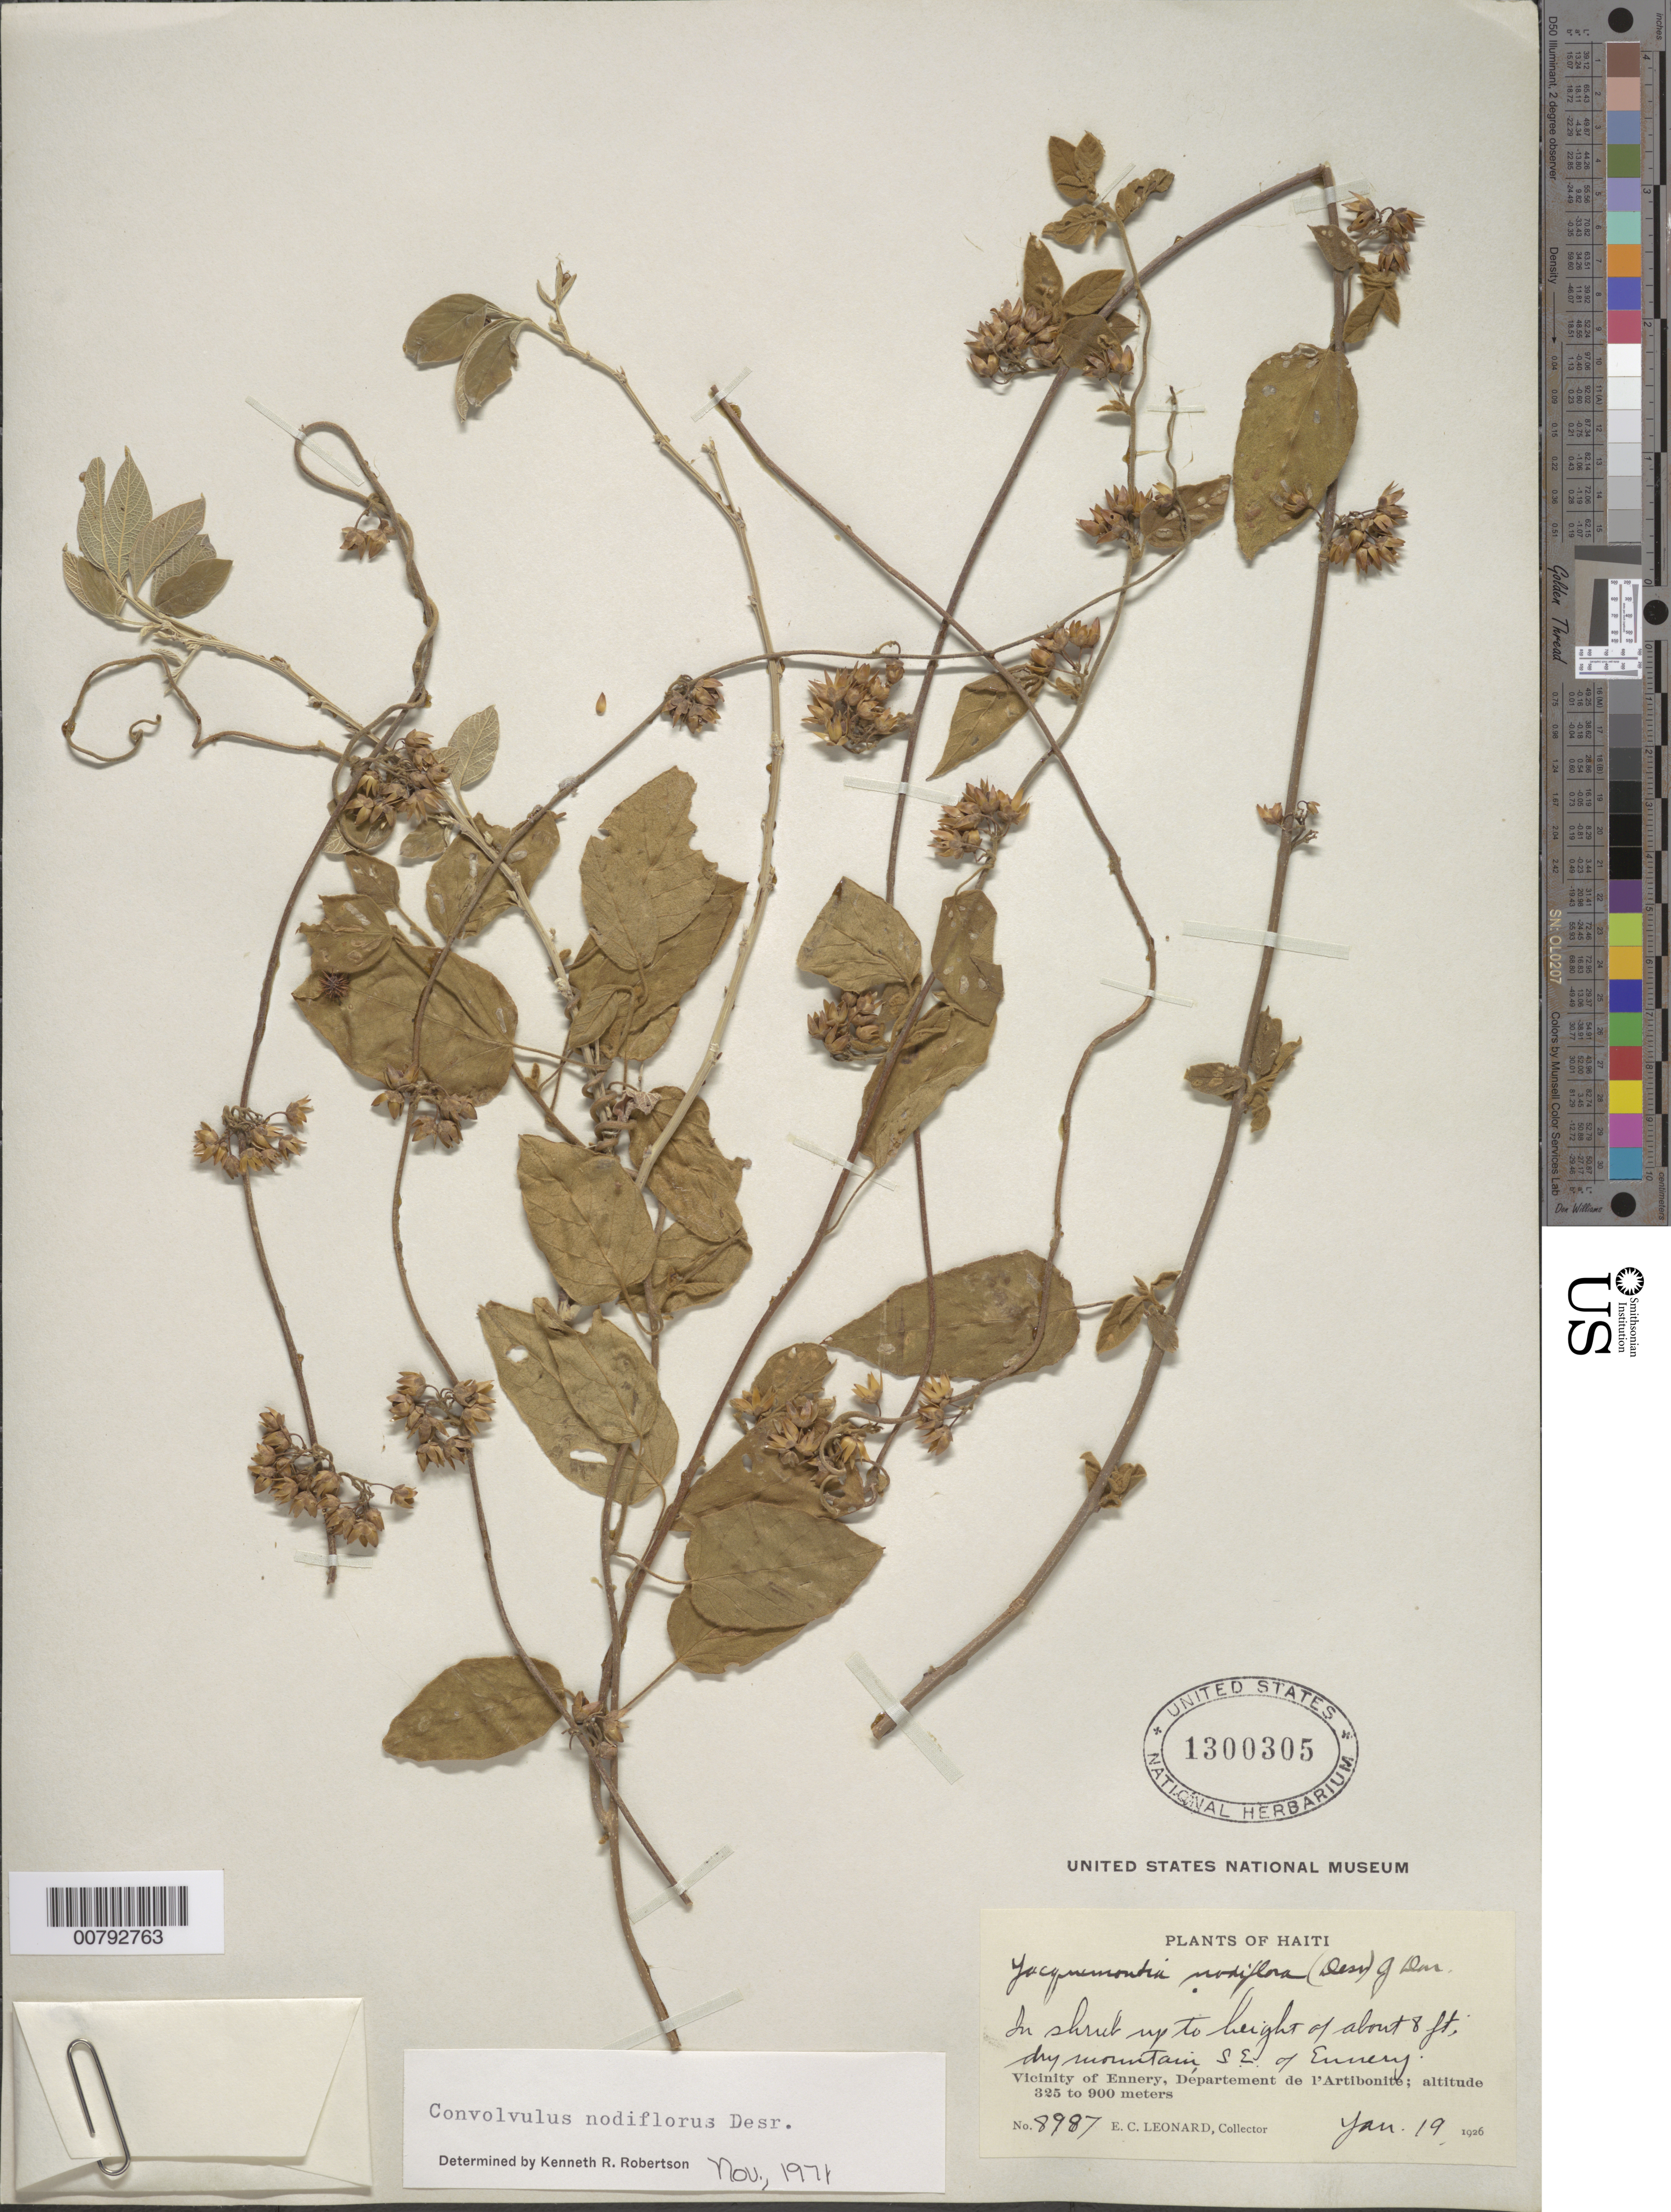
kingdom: Plantae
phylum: Tracheophyta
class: Magnoliopsida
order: Solanales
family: Convolvulaceae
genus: Convolvulus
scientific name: Convolvulus nodiflorus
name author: Desr.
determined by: Robertson, K. R.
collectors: E. C. Leonard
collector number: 8987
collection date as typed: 19 Jan 1926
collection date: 1926-01-19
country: Haiti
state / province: Artibonite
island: Hispaniola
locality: Vicinity of Ennery, S.E. of Ennery.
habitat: Dry mountain.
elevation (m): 325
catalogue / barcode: US 1300305